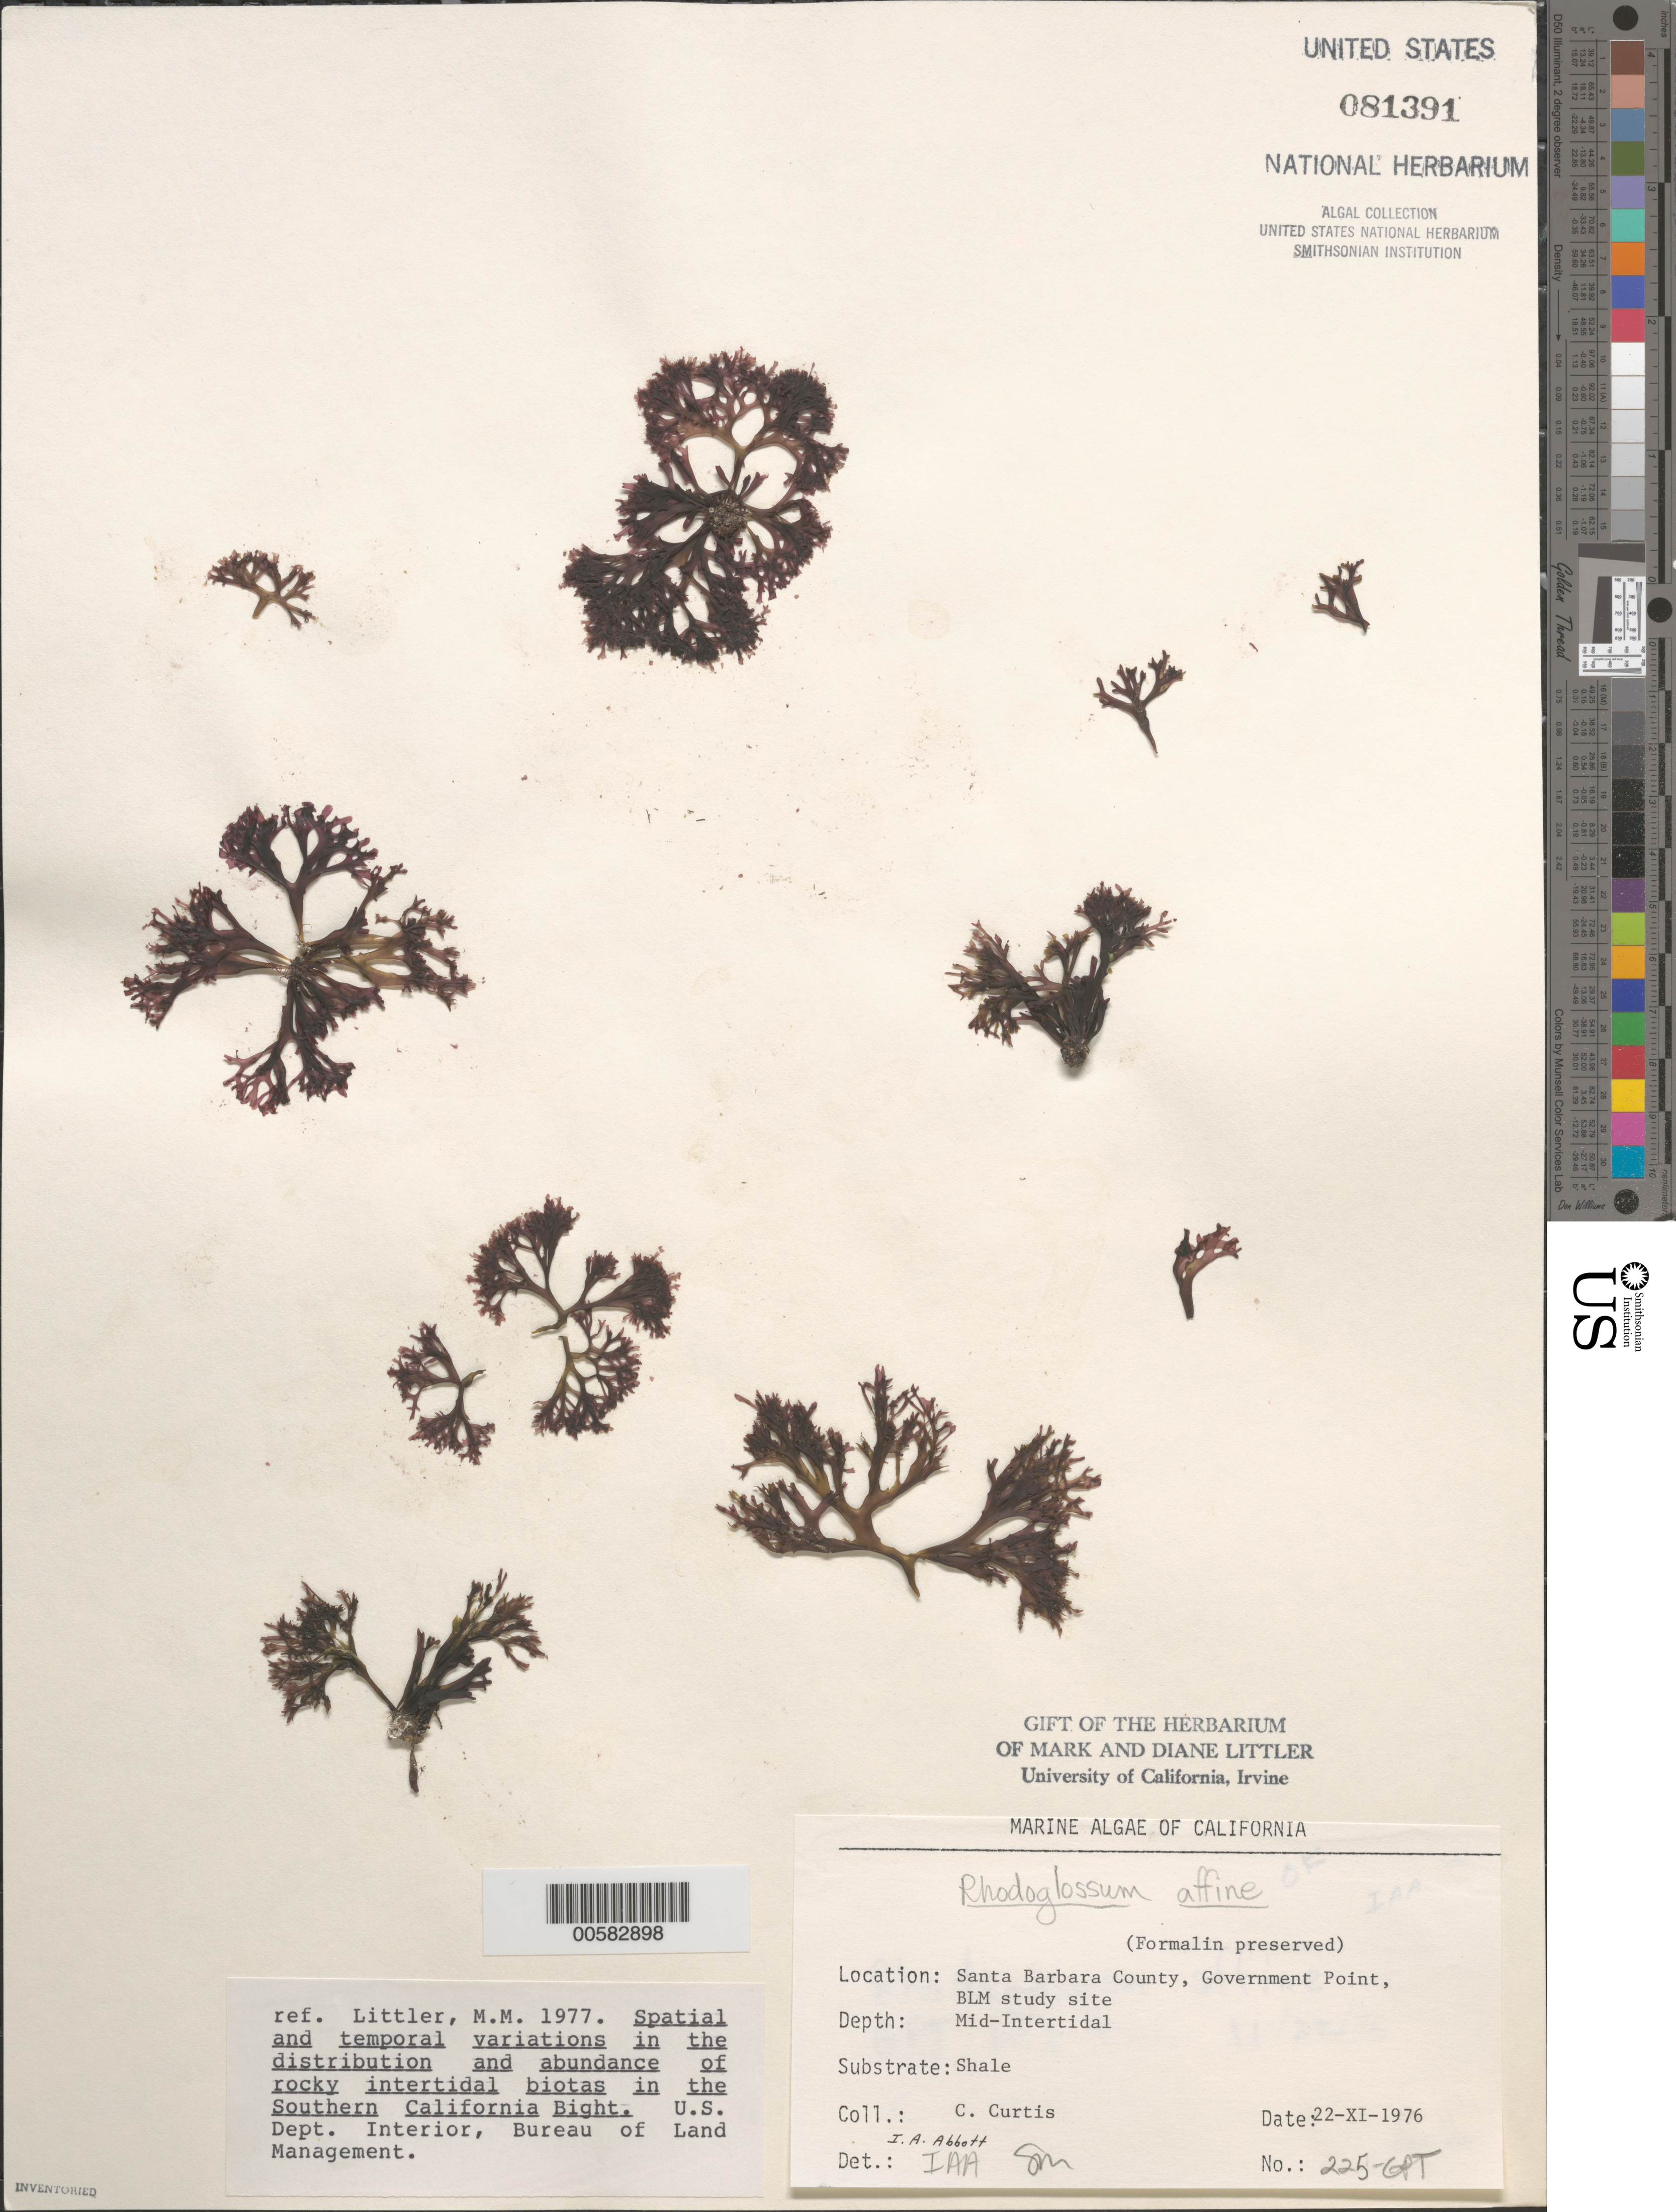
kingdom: Plantae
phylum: Rhodophyta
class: Florideophyceae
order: Gigartinales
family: Gigartinaceae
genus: Mazzaella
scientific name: Mazzaella affinis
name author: (Harvey) Fredericq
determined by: Algae name updating Project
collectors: C. Curtis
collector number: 225-GPT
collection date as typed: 22 Nov 1976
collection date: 1976-11-22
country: United States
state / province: California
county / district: Santa Barbara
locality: Government Point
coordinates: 34 26'31"N, 120 24'06"W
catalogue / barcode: US 81391